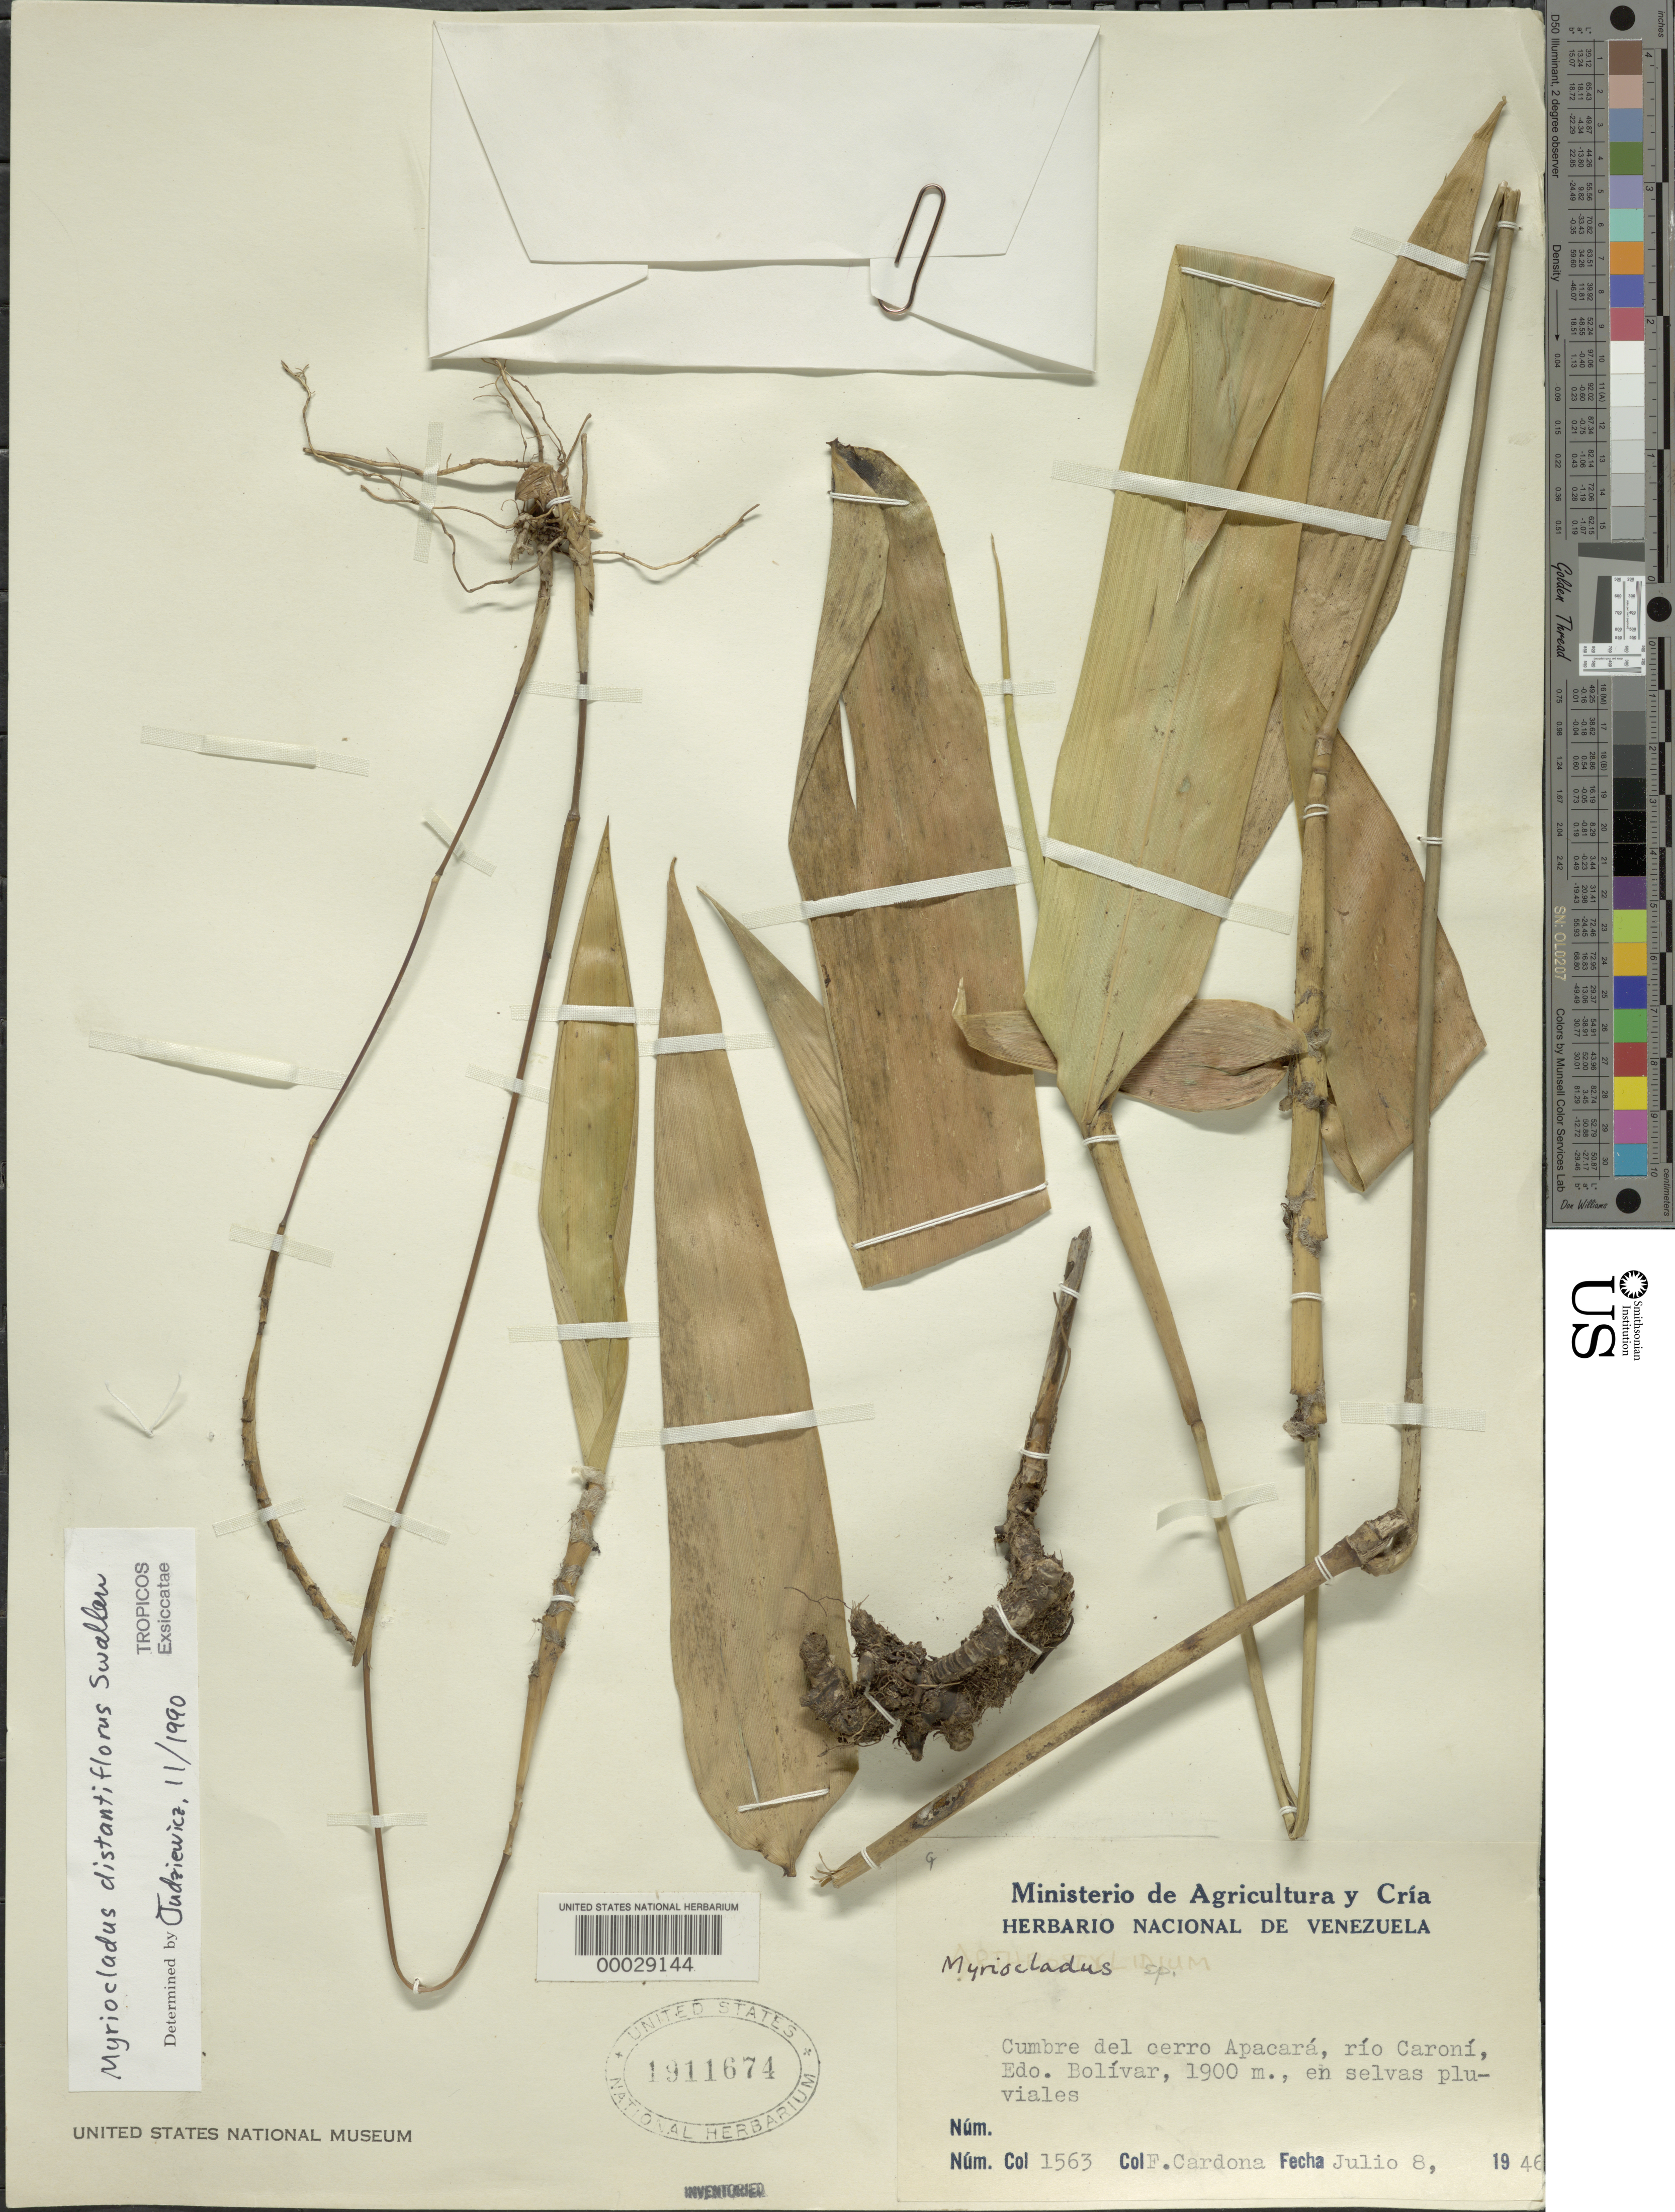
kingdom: Plantae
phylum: Tracheophyta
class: Liliopsida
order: Poales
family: Poaceae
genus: Myriocladus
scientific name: Myriocladus distantiflorus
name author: Swallen in Maguire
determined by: Judziewicz, E. J.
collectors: F. Cardona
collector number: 1563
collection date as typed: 08 Jul 1946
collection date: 1946-07-08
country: Venezuela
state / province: Bolivar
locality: Rio caroni, cumbre del cerro apacara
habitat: Selvas pluviales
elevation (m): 1900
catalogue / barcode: US 1911674